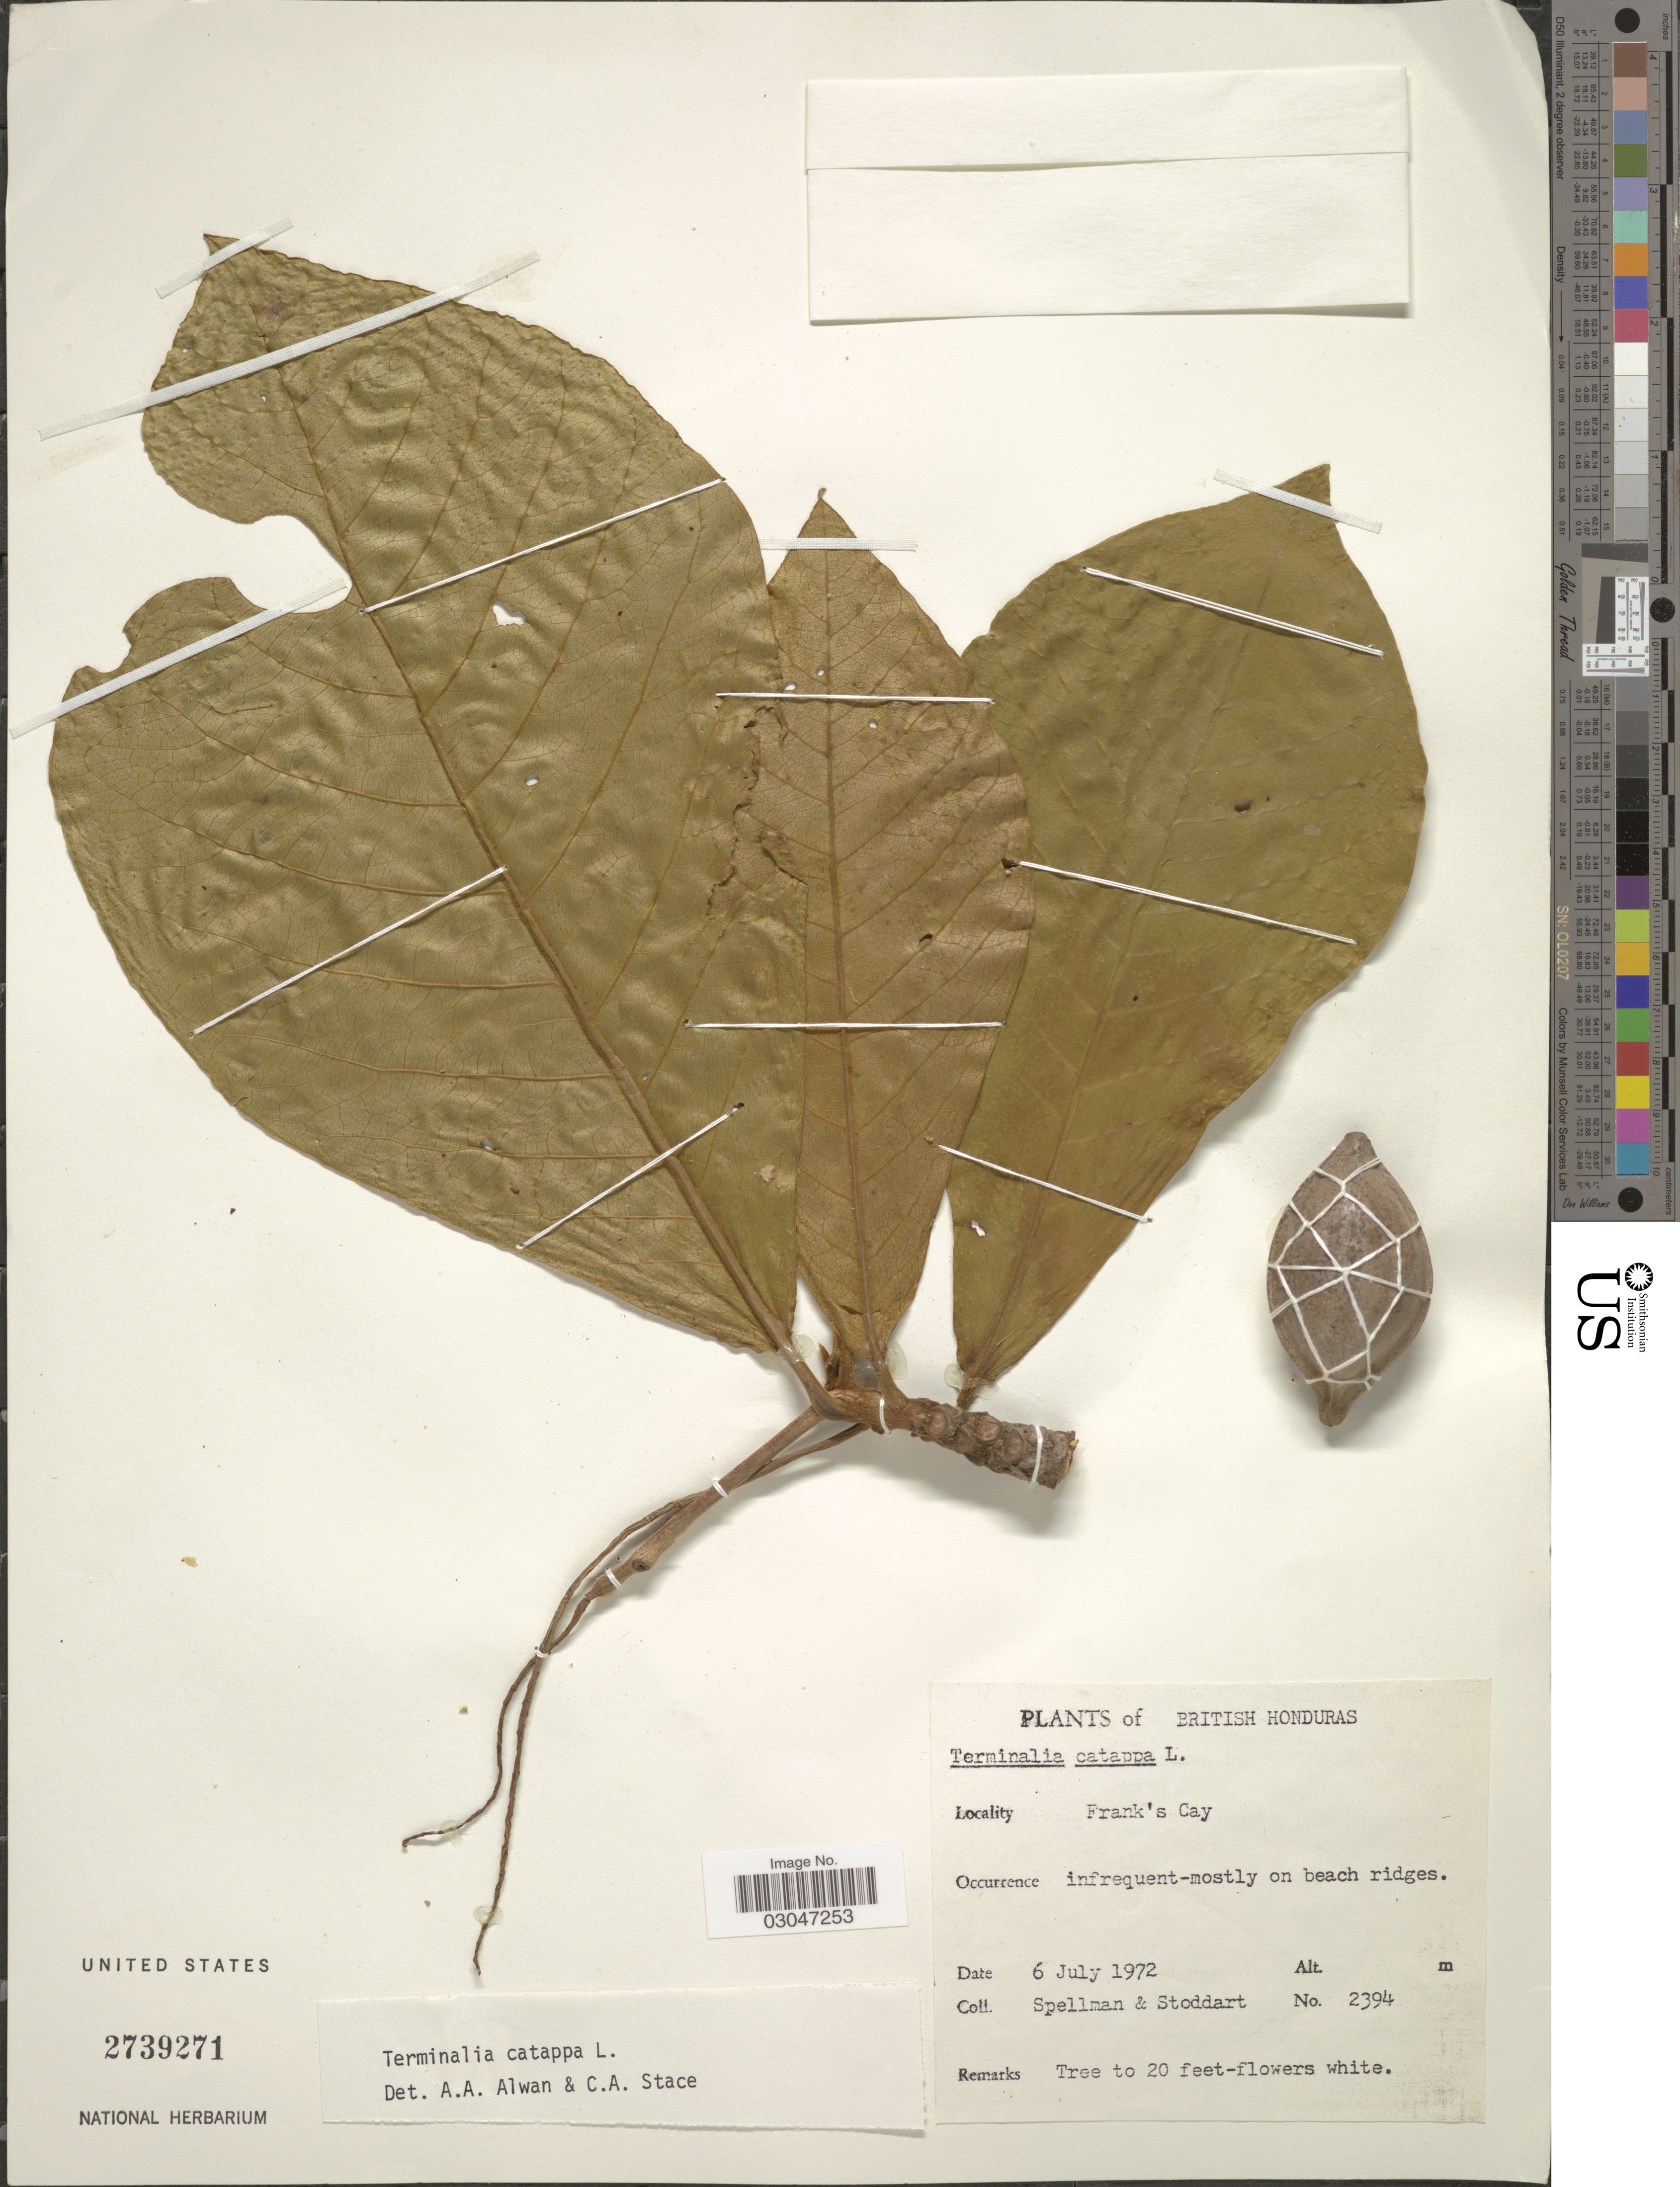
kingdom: Plantae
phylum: Tracheophyta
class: Magnoliopsida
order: Myrtales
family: Combretaceae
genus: Terminalia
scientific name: Terminalia catappa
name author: L.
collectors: Spellman, -- & -. Stoddart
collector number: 2394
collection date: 1972-07-06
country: Belize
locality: British Honduras. Frank's Cay.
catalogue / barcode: US 2739271